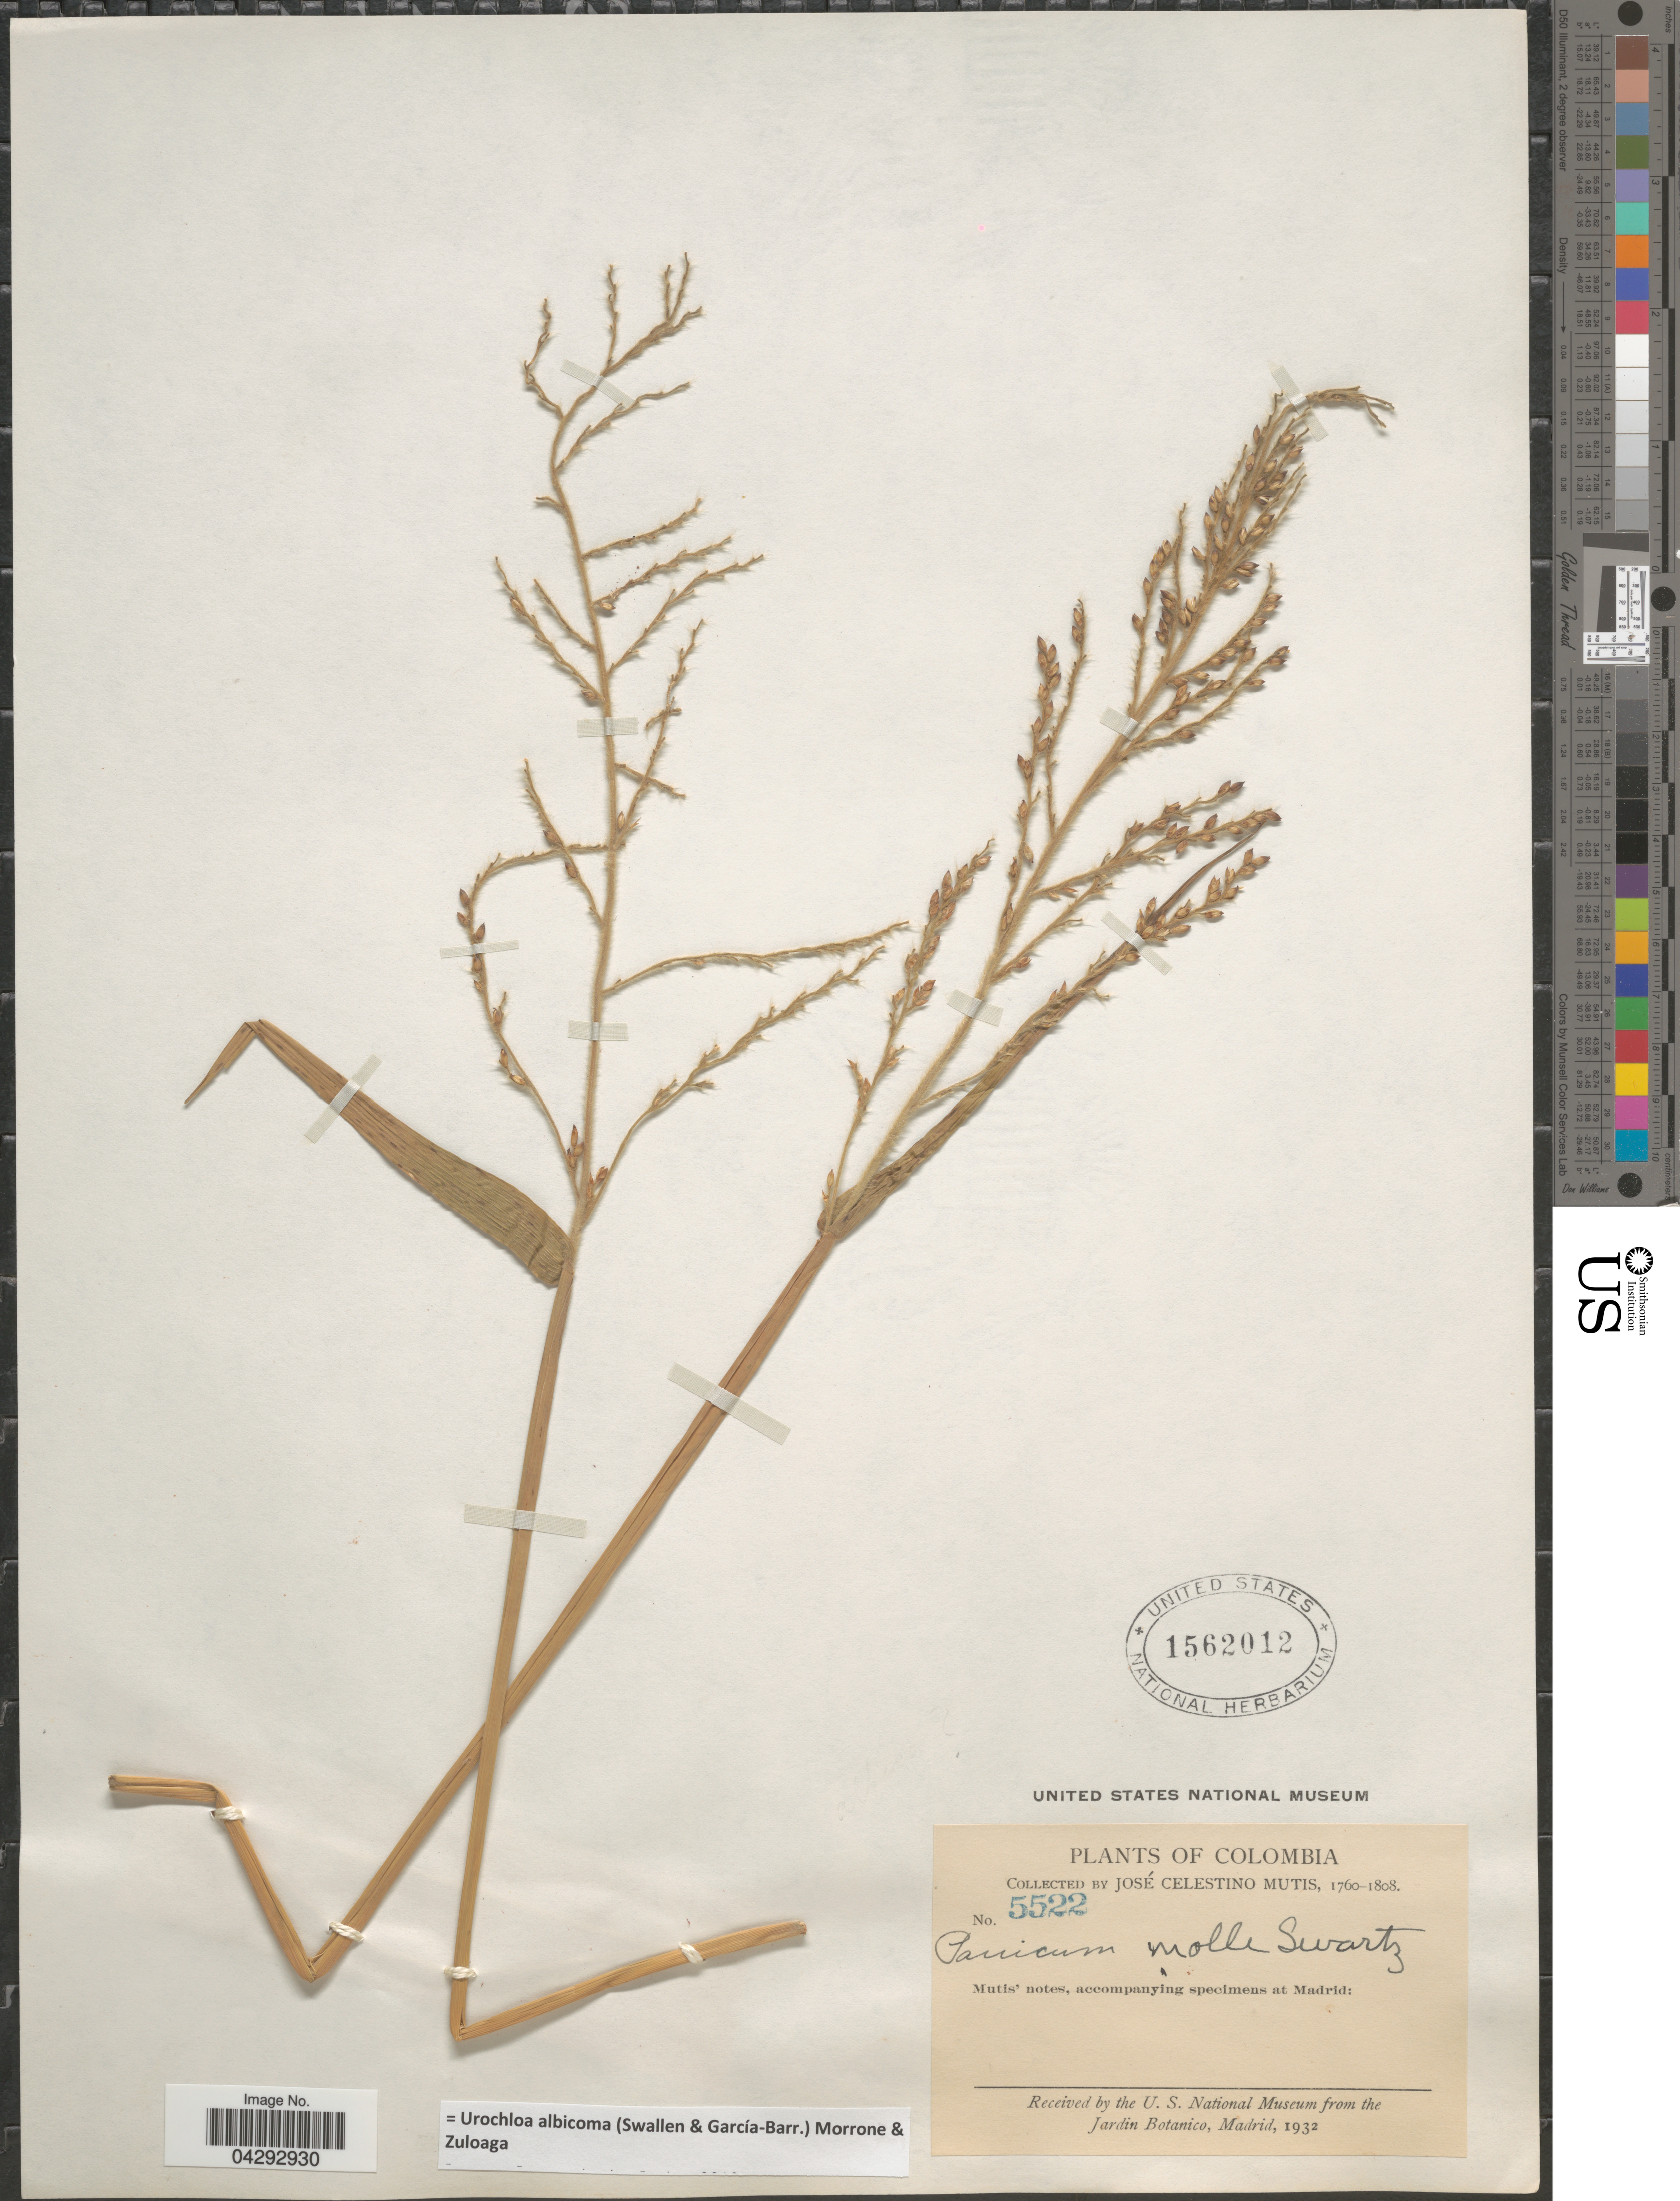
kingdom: Plantae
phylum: Tracheophyta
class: Liliopsida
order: Poales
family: Poaceae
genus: Urochloa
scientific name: Urochloa albicoma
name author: (Swallen & García-Barr.) Morrone & Zuloaga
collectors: J. C. B. Mutis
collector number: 5522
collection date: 1760/1808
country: Colombia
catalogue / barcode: US 1562012